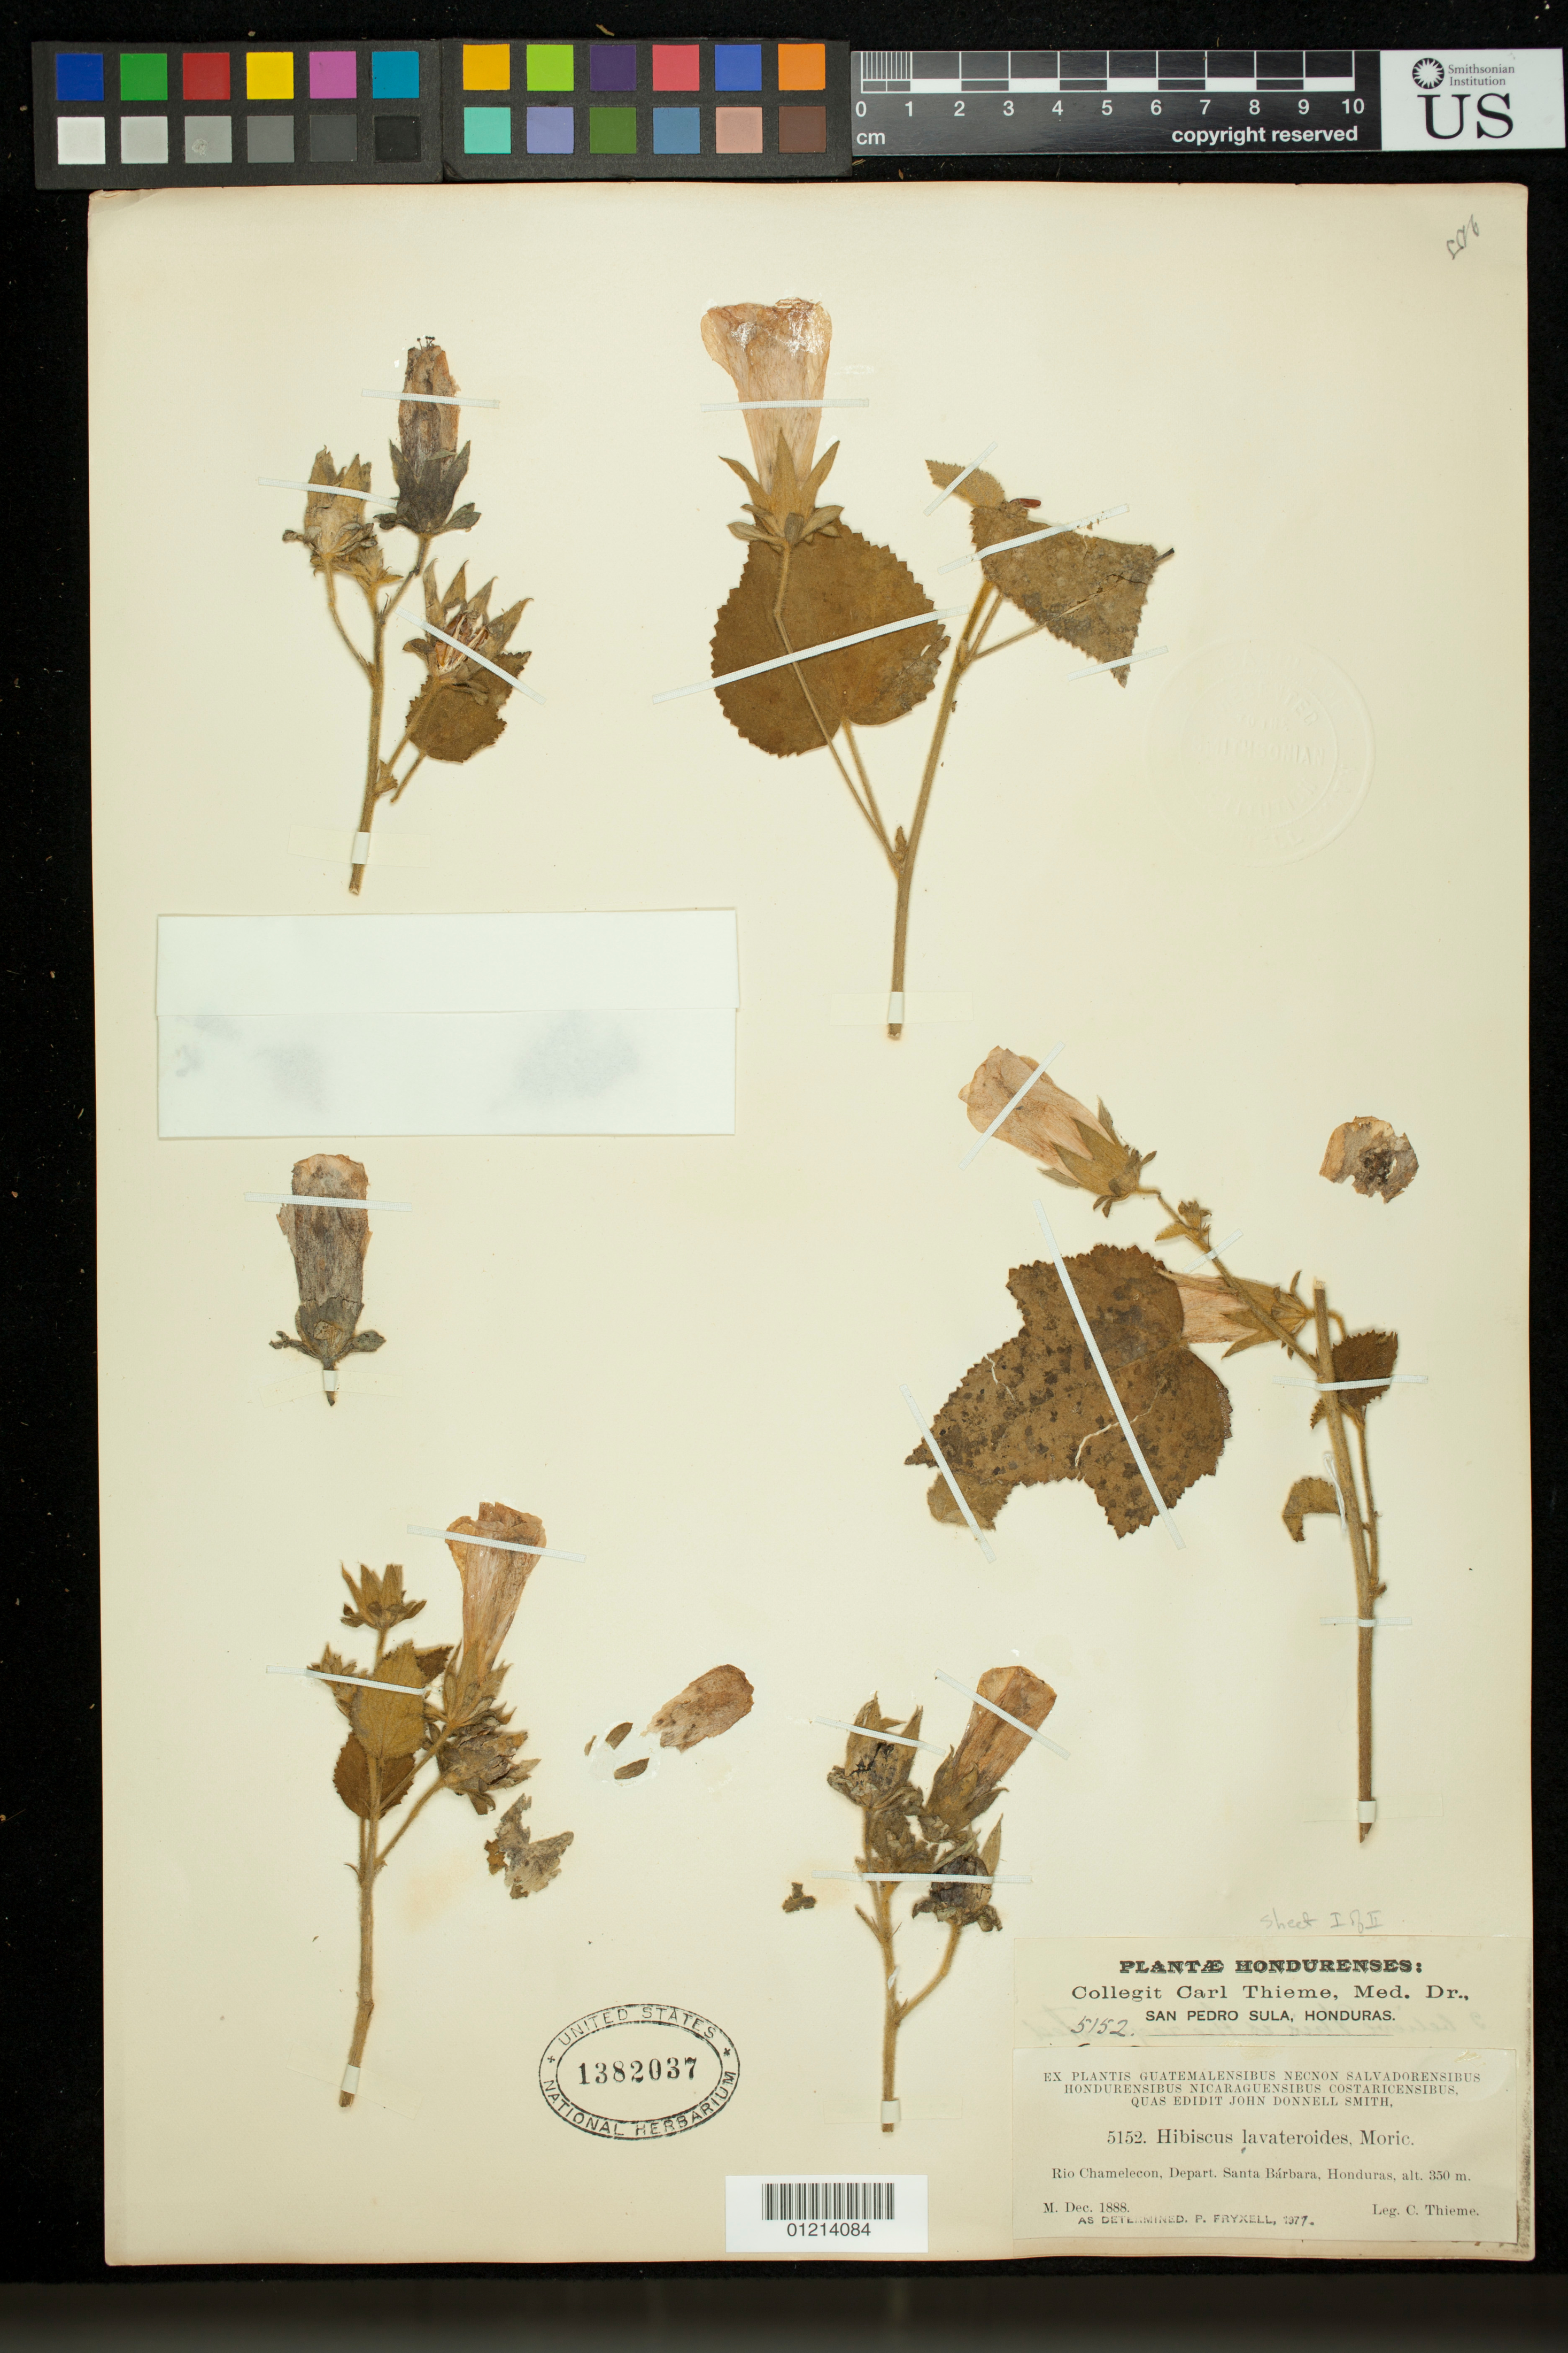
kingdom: Plantae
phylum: Tracheophyta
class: Magnoliopsida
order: Malvales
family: Malvaceae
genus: Hibiscus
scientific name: Hibiscus lavateroides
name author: Moric. ex Ser.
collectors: C. Thieme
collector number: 5152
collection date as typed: Dec 1888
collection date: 1888-12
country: Honduras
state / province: Santa Bárbara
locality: Rio Chamelecon, Depart. Santa Bárbara, Honduras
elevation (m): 350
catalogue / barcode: US 1382037